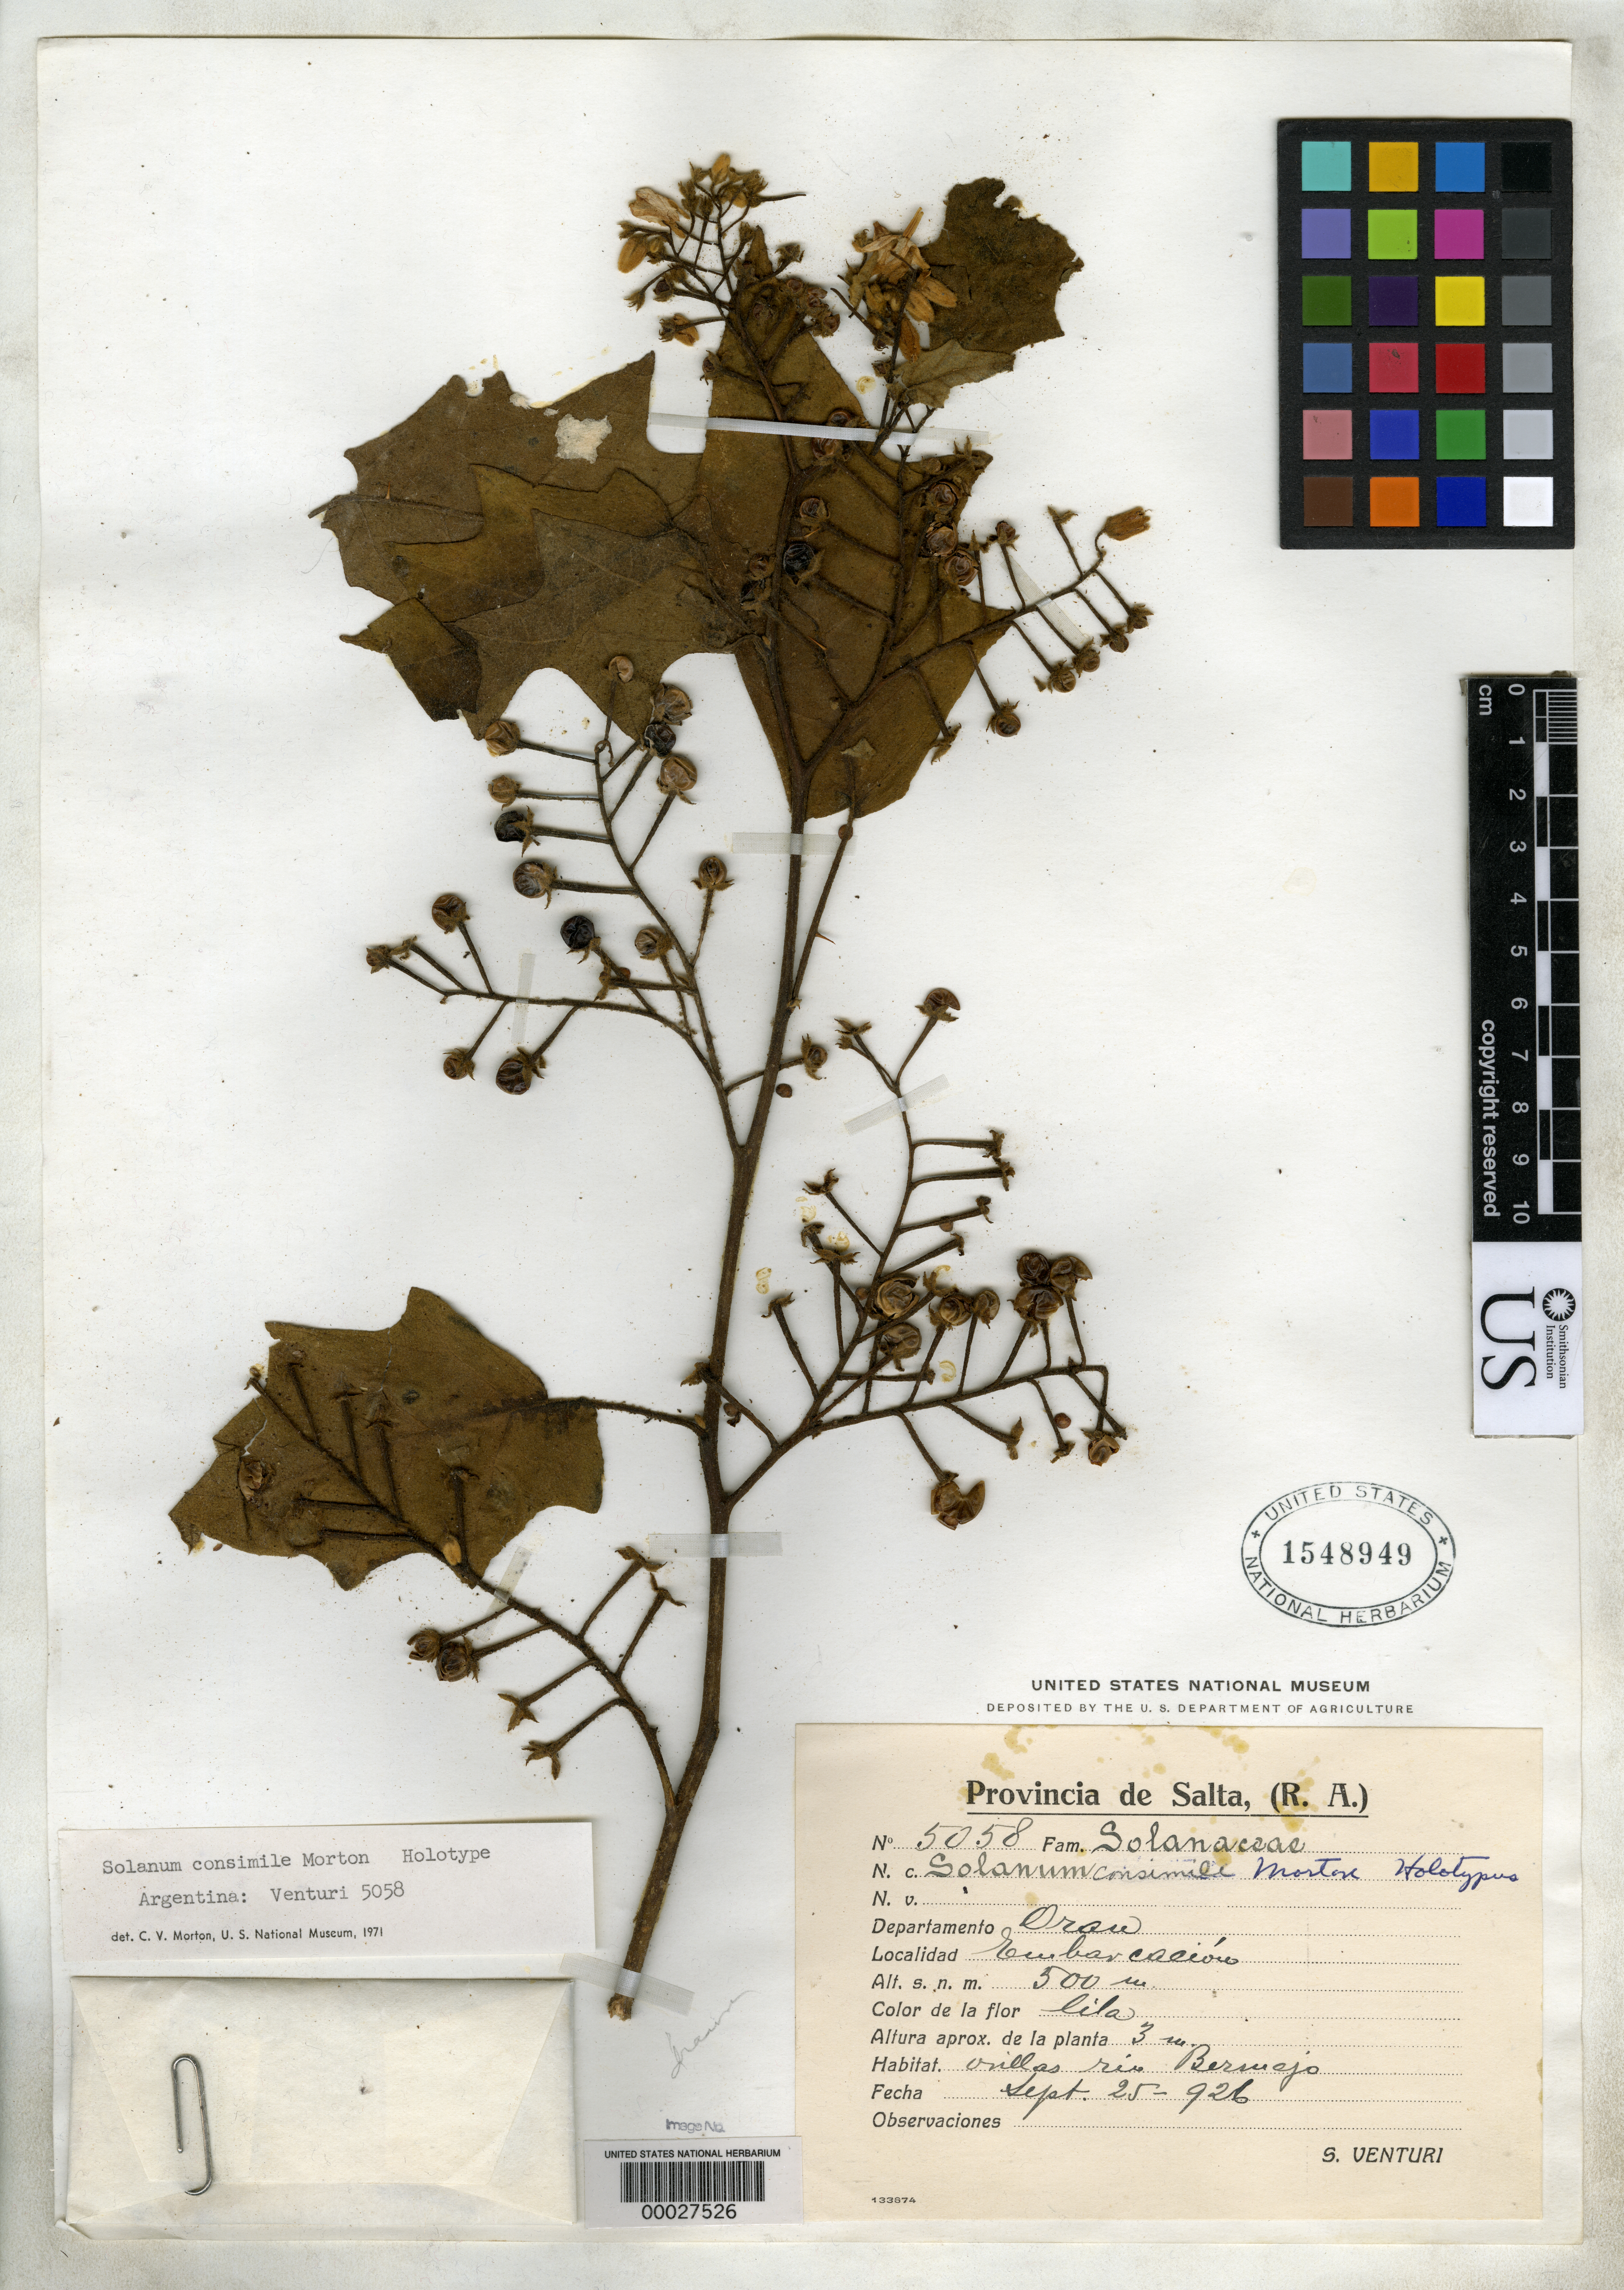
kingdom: Plantae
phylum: Tracheophyta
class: Magnoliopsida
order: Solanales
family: Solanaceae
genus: Solanum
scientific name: Solanum consimile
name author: C.V. Morton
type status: Holotype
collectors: S. Venturi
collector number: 5058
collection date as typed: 25 Sep 1926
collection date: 1926-09-25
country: Argentina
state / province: Salta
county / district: Orán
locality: Embarcacion.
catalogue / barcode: US 1548949